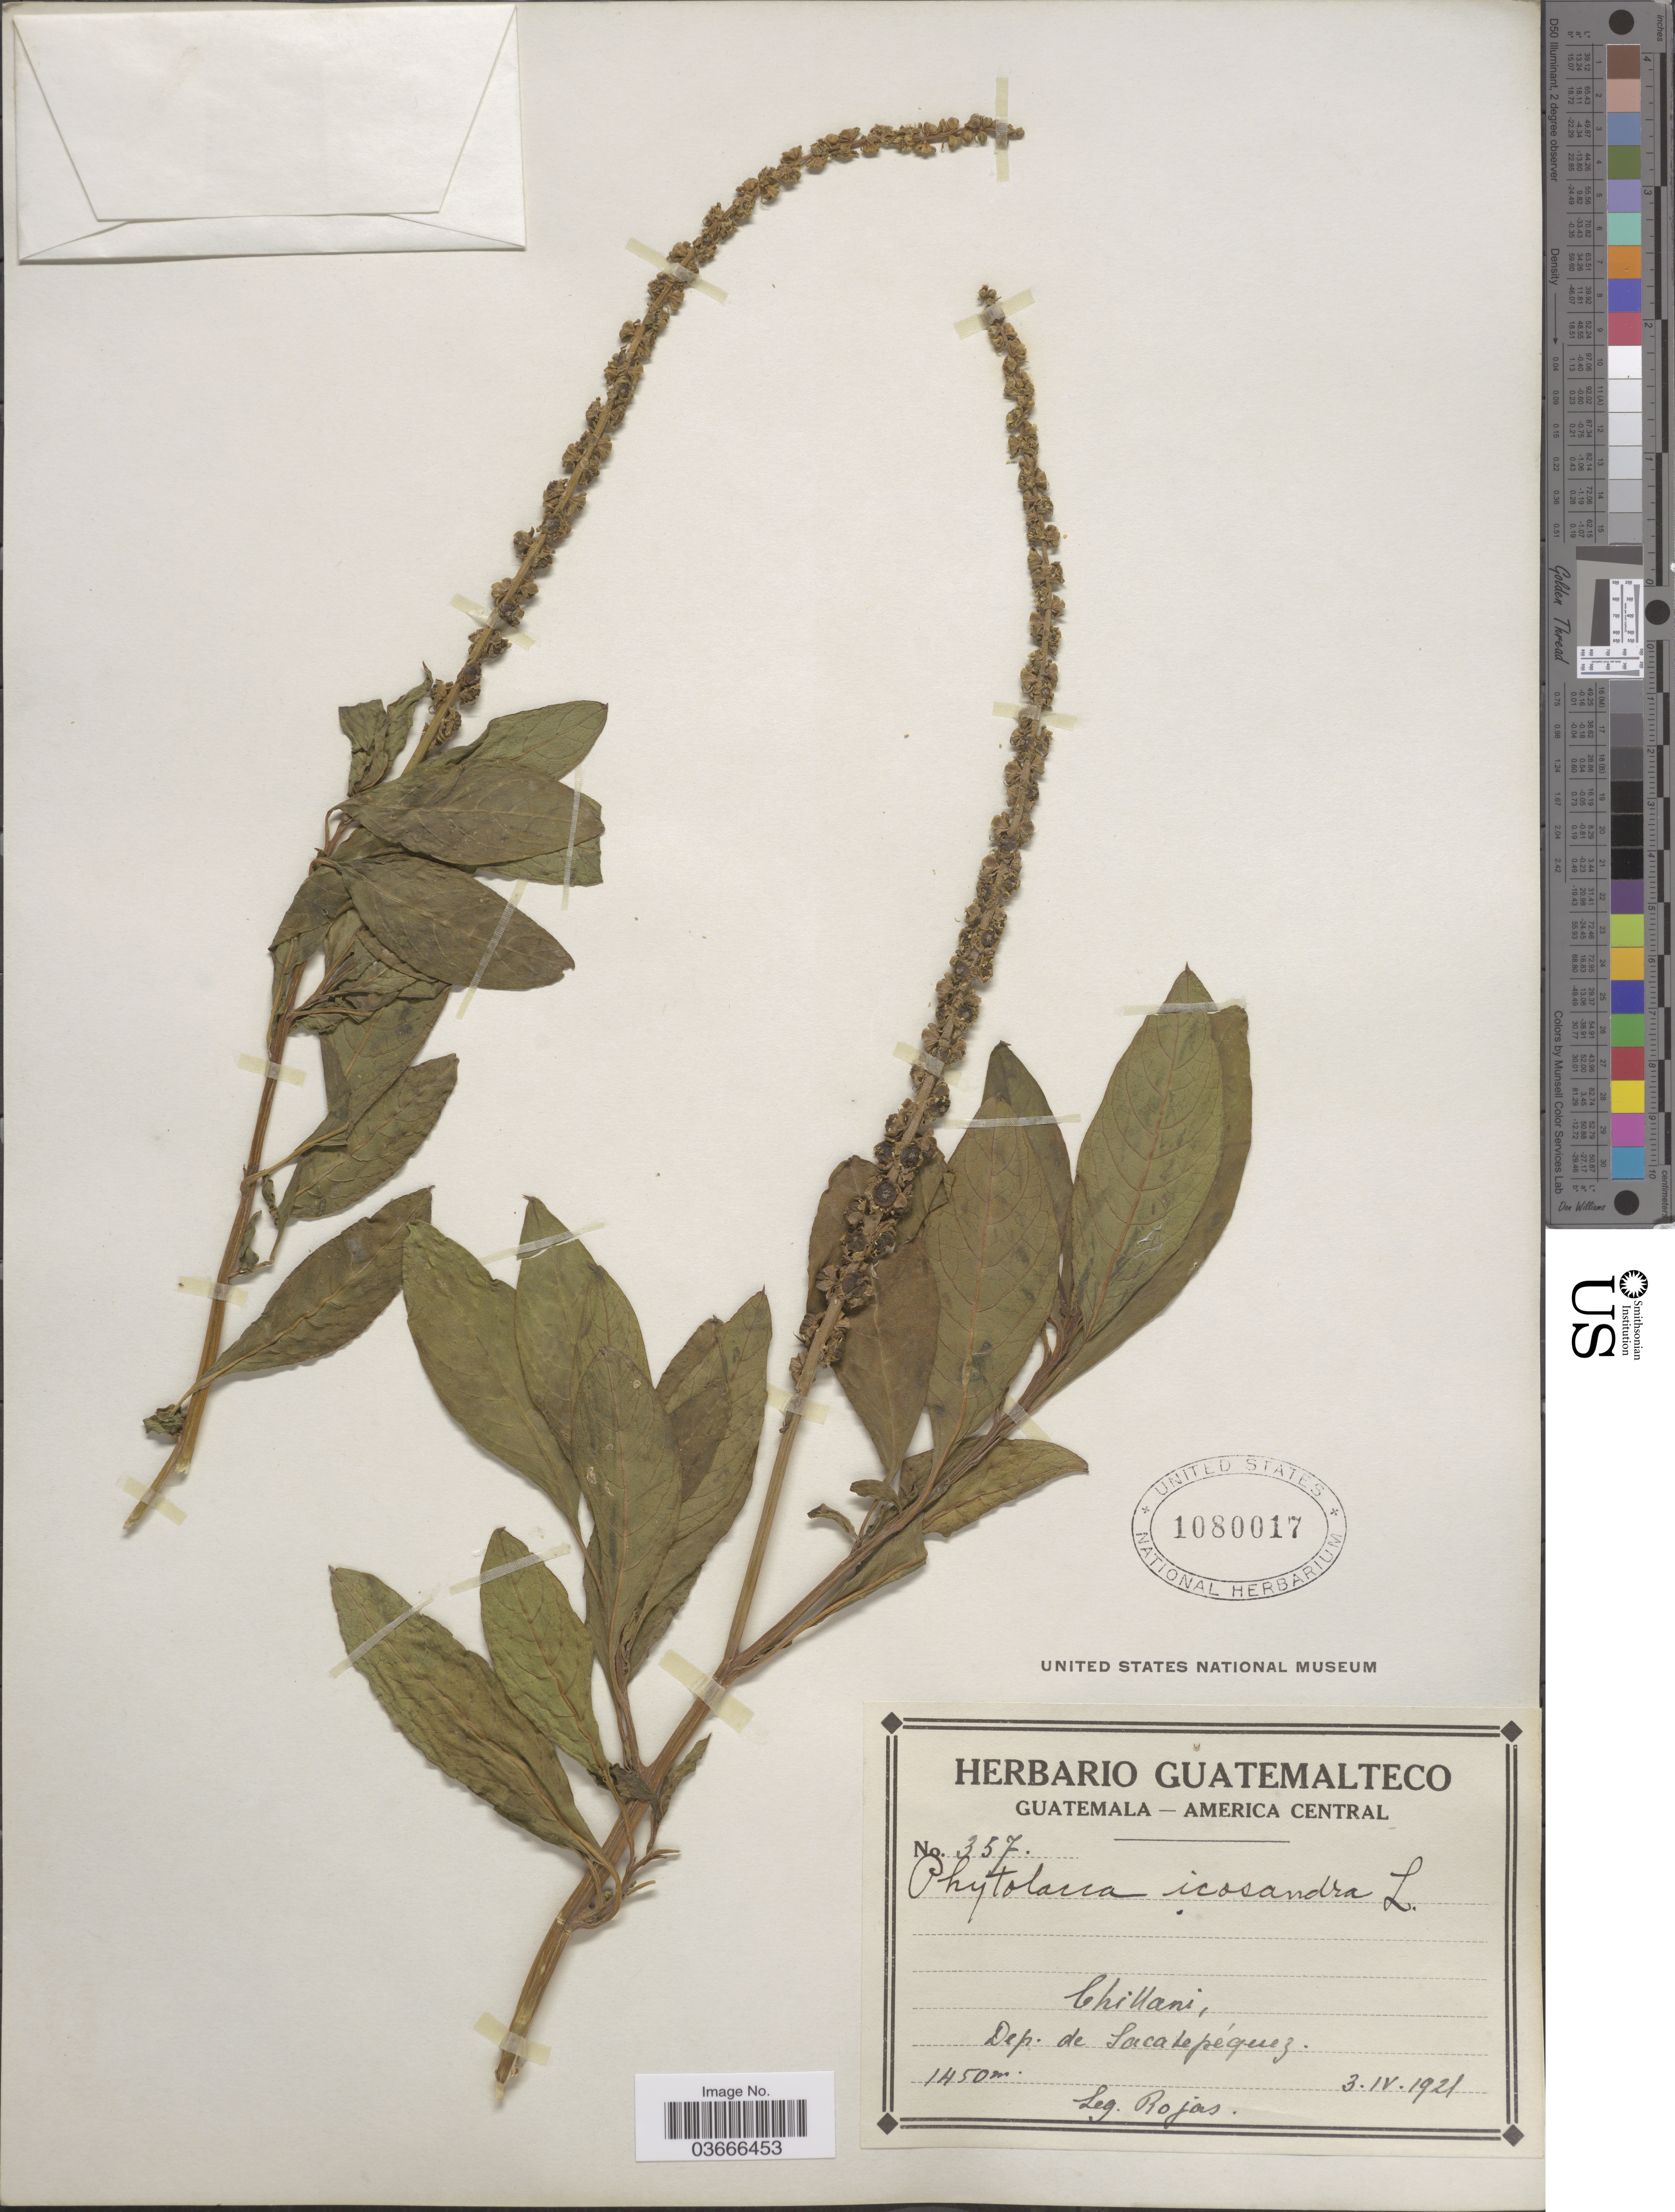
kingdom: Plantae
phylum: Tracheophyta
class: Magnoliopsida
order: Caryophyllales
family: Phytolaccaceae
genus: Phytolacca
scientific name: Phytolacca icosandra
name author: L.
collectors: Rojas, --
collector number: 357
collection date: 1921-04-03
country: Guatemala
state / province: Sacatepéquez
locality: Chillani, Dep. de Sacatepéquez.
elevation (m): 1450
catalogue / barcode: US 1080017